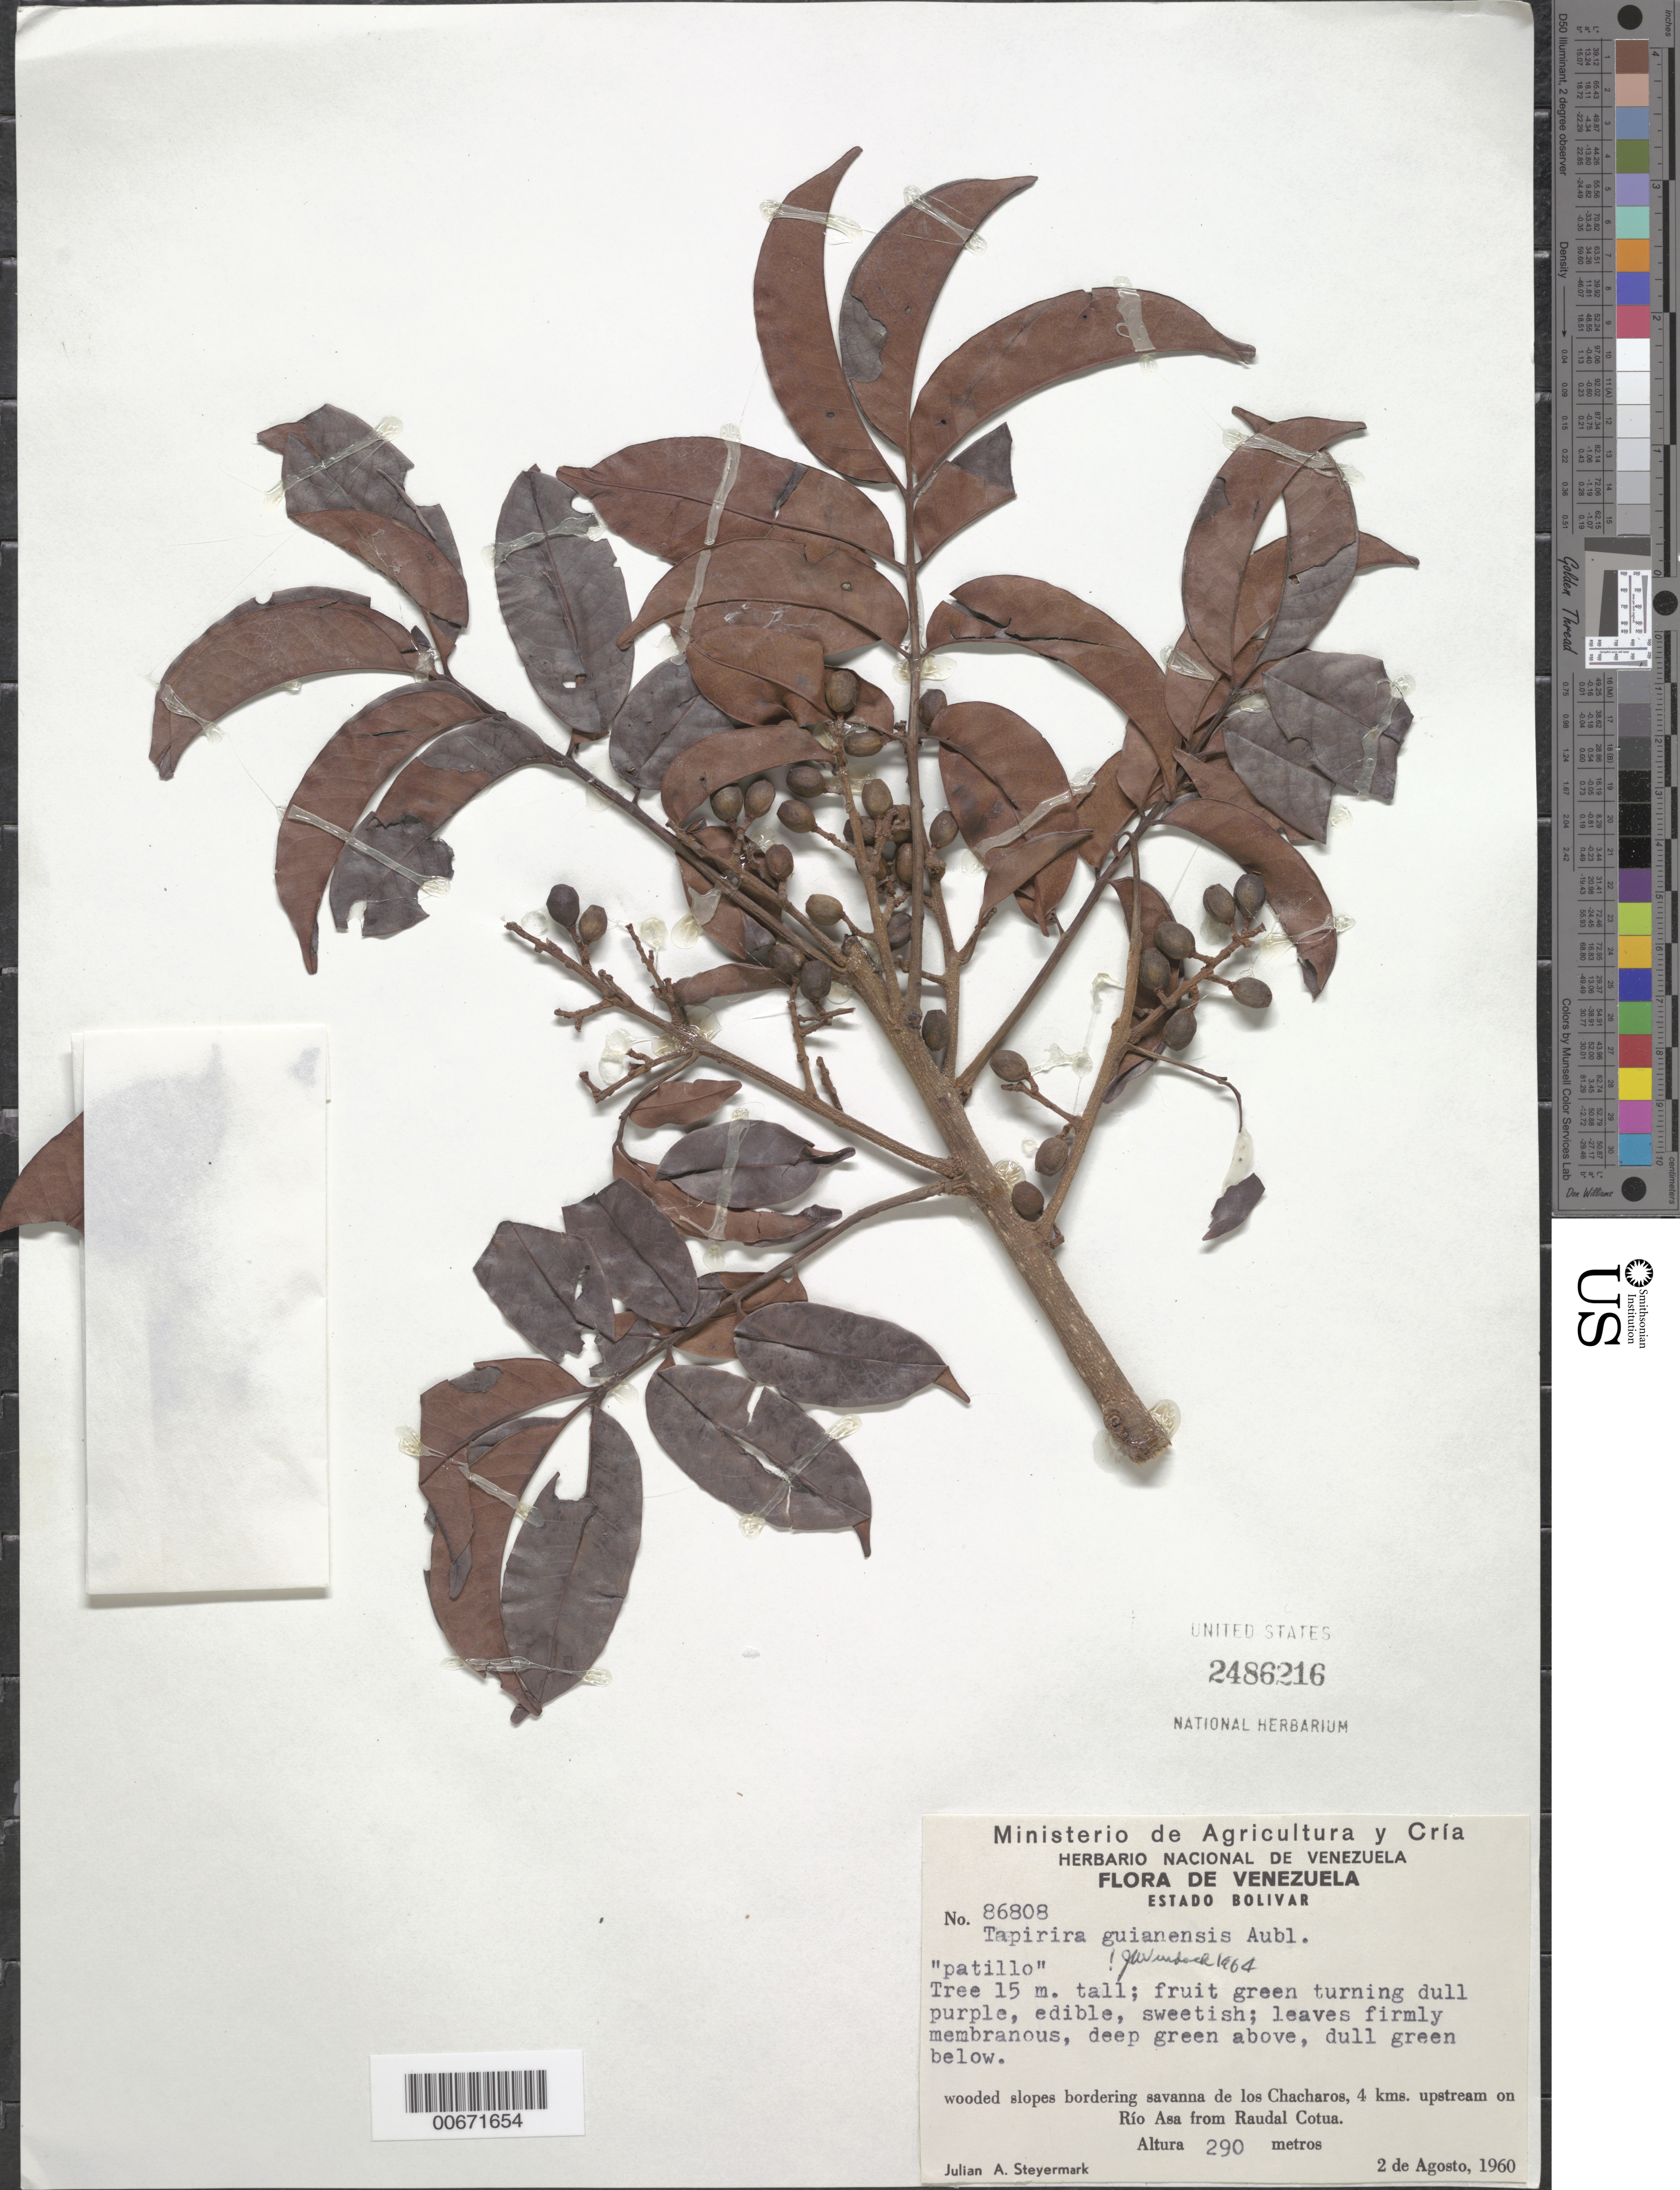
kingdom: Plantae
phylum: Tracheophyta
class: Magnoliopsida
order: Sapindales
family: Anacardiaceae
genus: Tapirira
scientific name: Tapirira guianensis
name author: Aubl.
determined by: Wurdack, John J., (US), US (UNITED STATES)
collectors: J. Steyermark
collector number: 86808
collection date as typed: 2-Aug-60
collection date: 1960-08-02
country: Venezuela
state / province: Bolívar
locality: Los Chacharos, 4 km upstream on Río Asa from Raudal Cotua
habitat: Wooded slopes bordering savanna de los Chacharos.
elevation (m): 290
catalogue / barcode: US 2486216